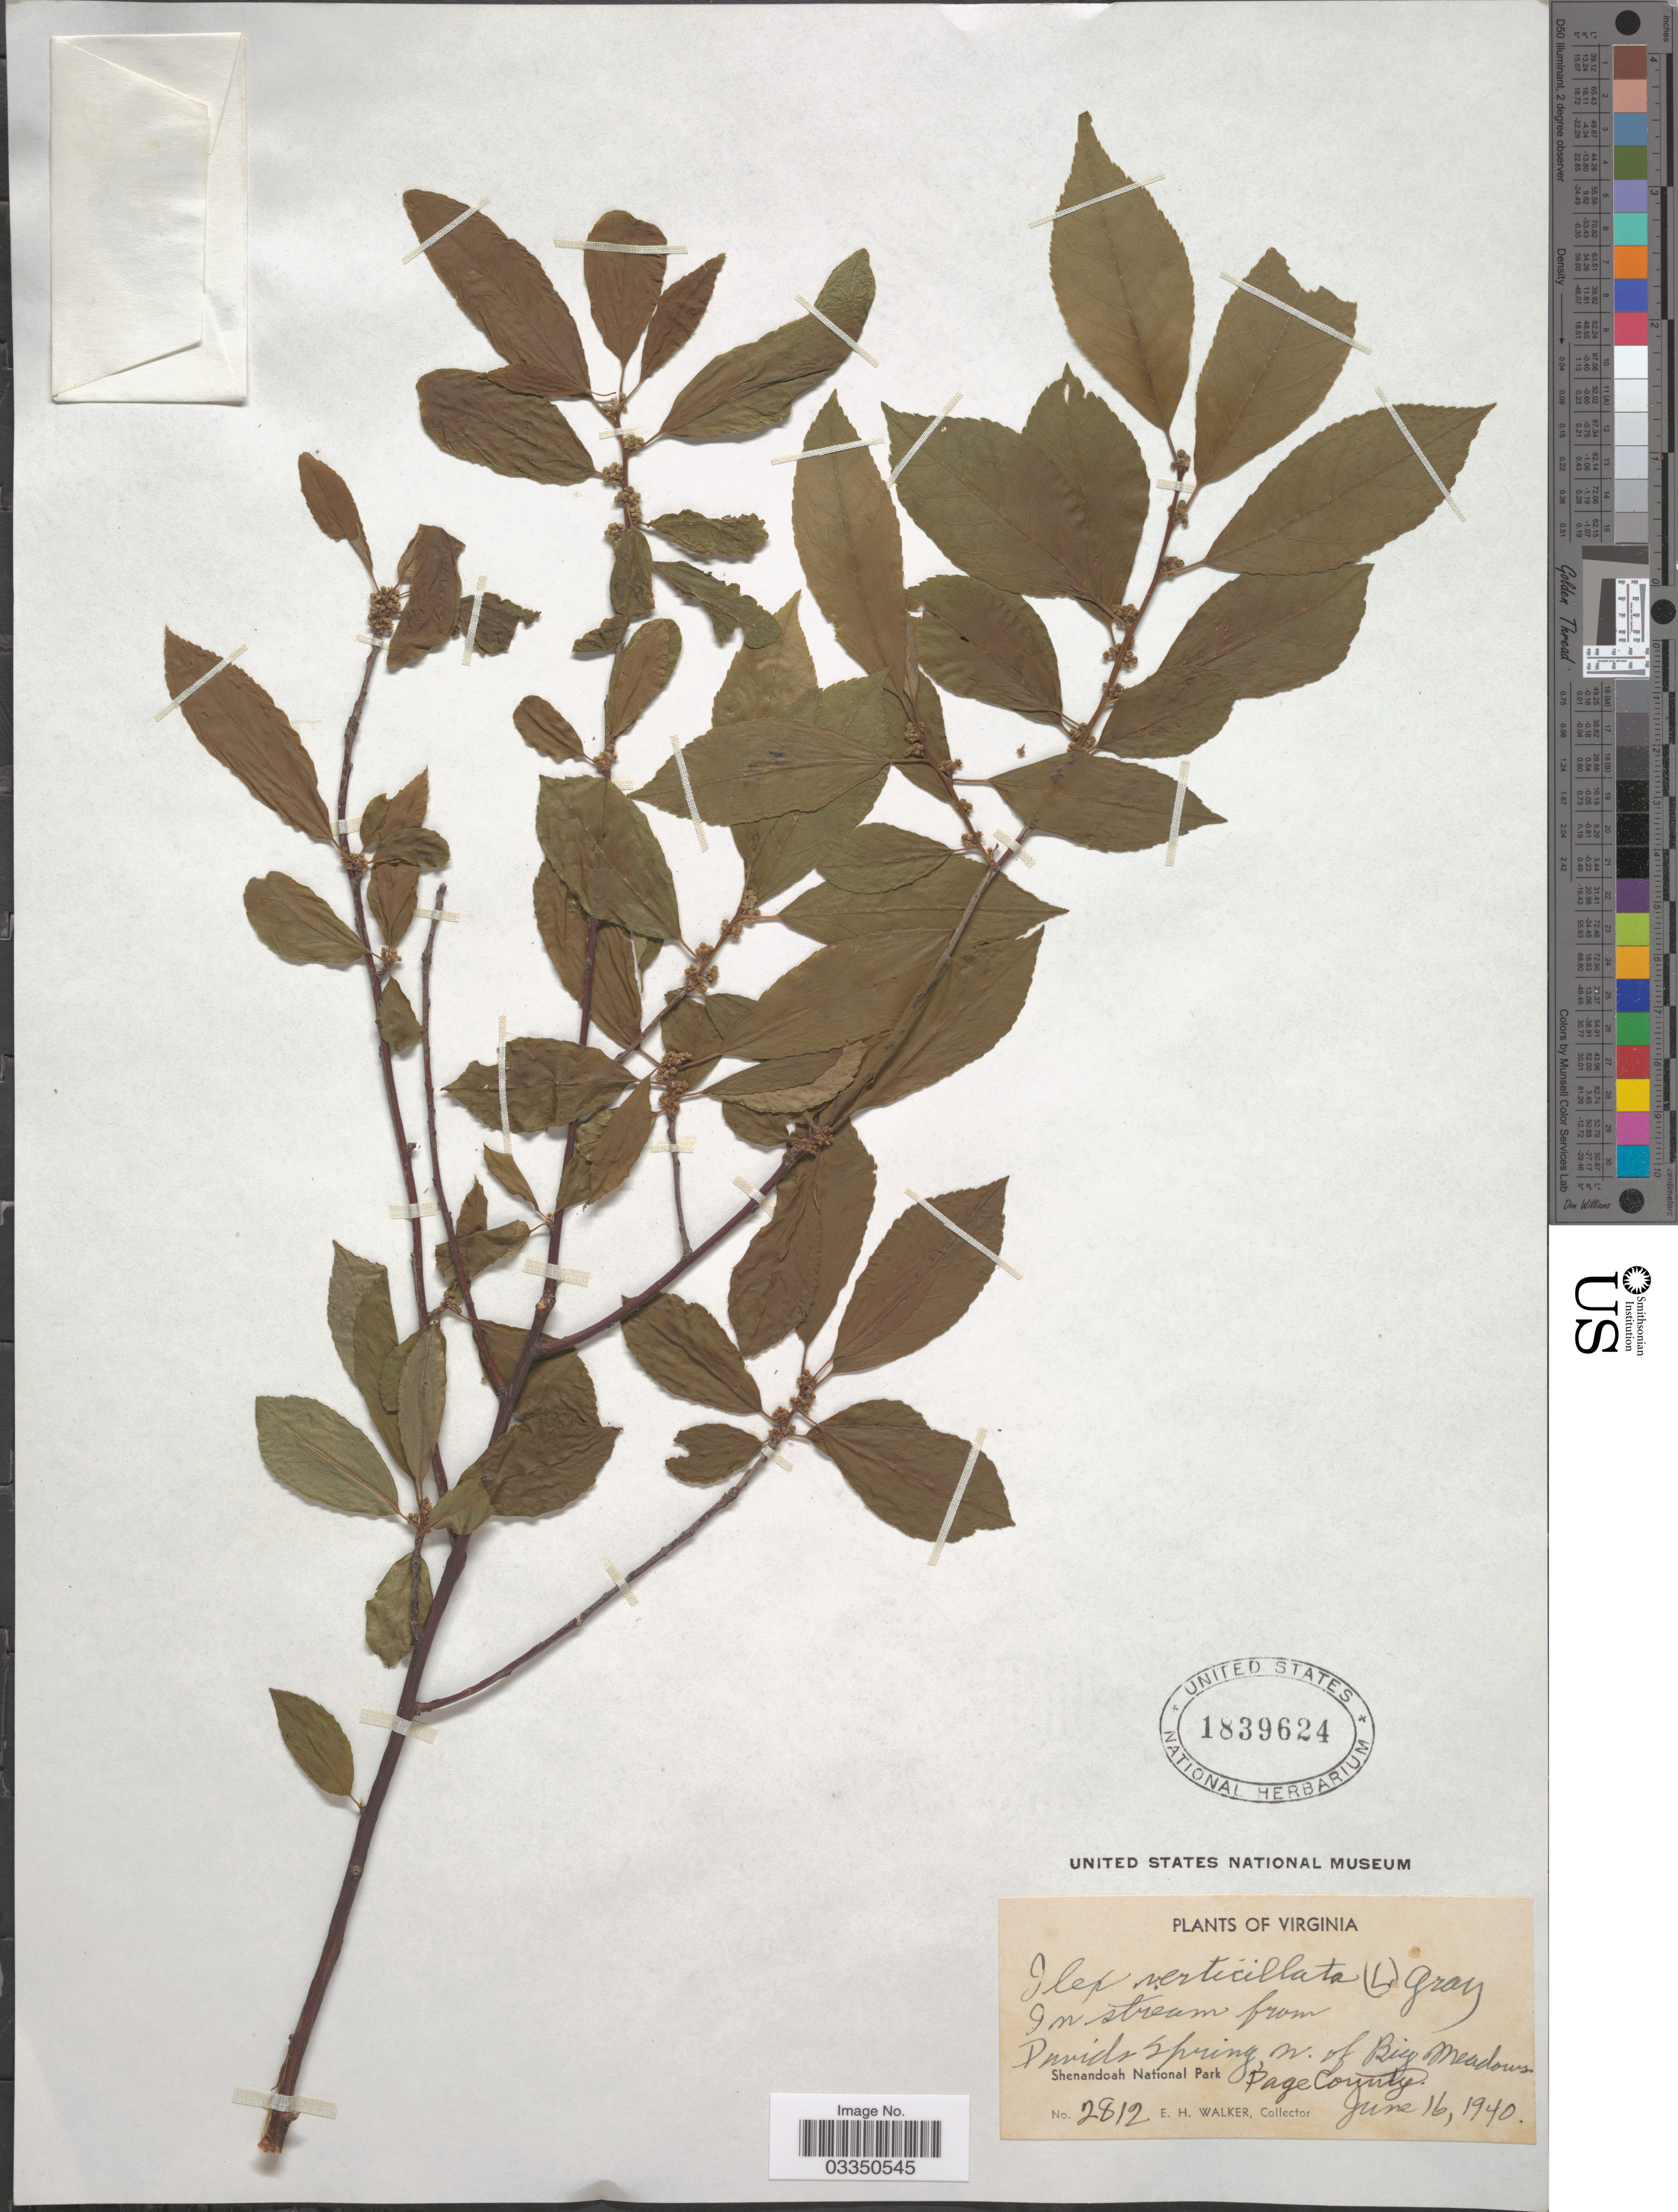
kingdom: Plantae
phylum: Tracheophyta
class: Magnoliopsida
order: Aquifoliales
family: Aquifoliaceae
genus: Ilex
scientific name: Ilex verticillata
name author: (L.) A. Gray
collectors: E. H. Walker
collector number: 2812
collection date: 1940-06-16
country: United States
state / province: Virginia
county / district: Page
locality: Davids Spring, n. of Big Meadows. Shenandoah National Park, Page County.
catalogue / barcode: US 1839624